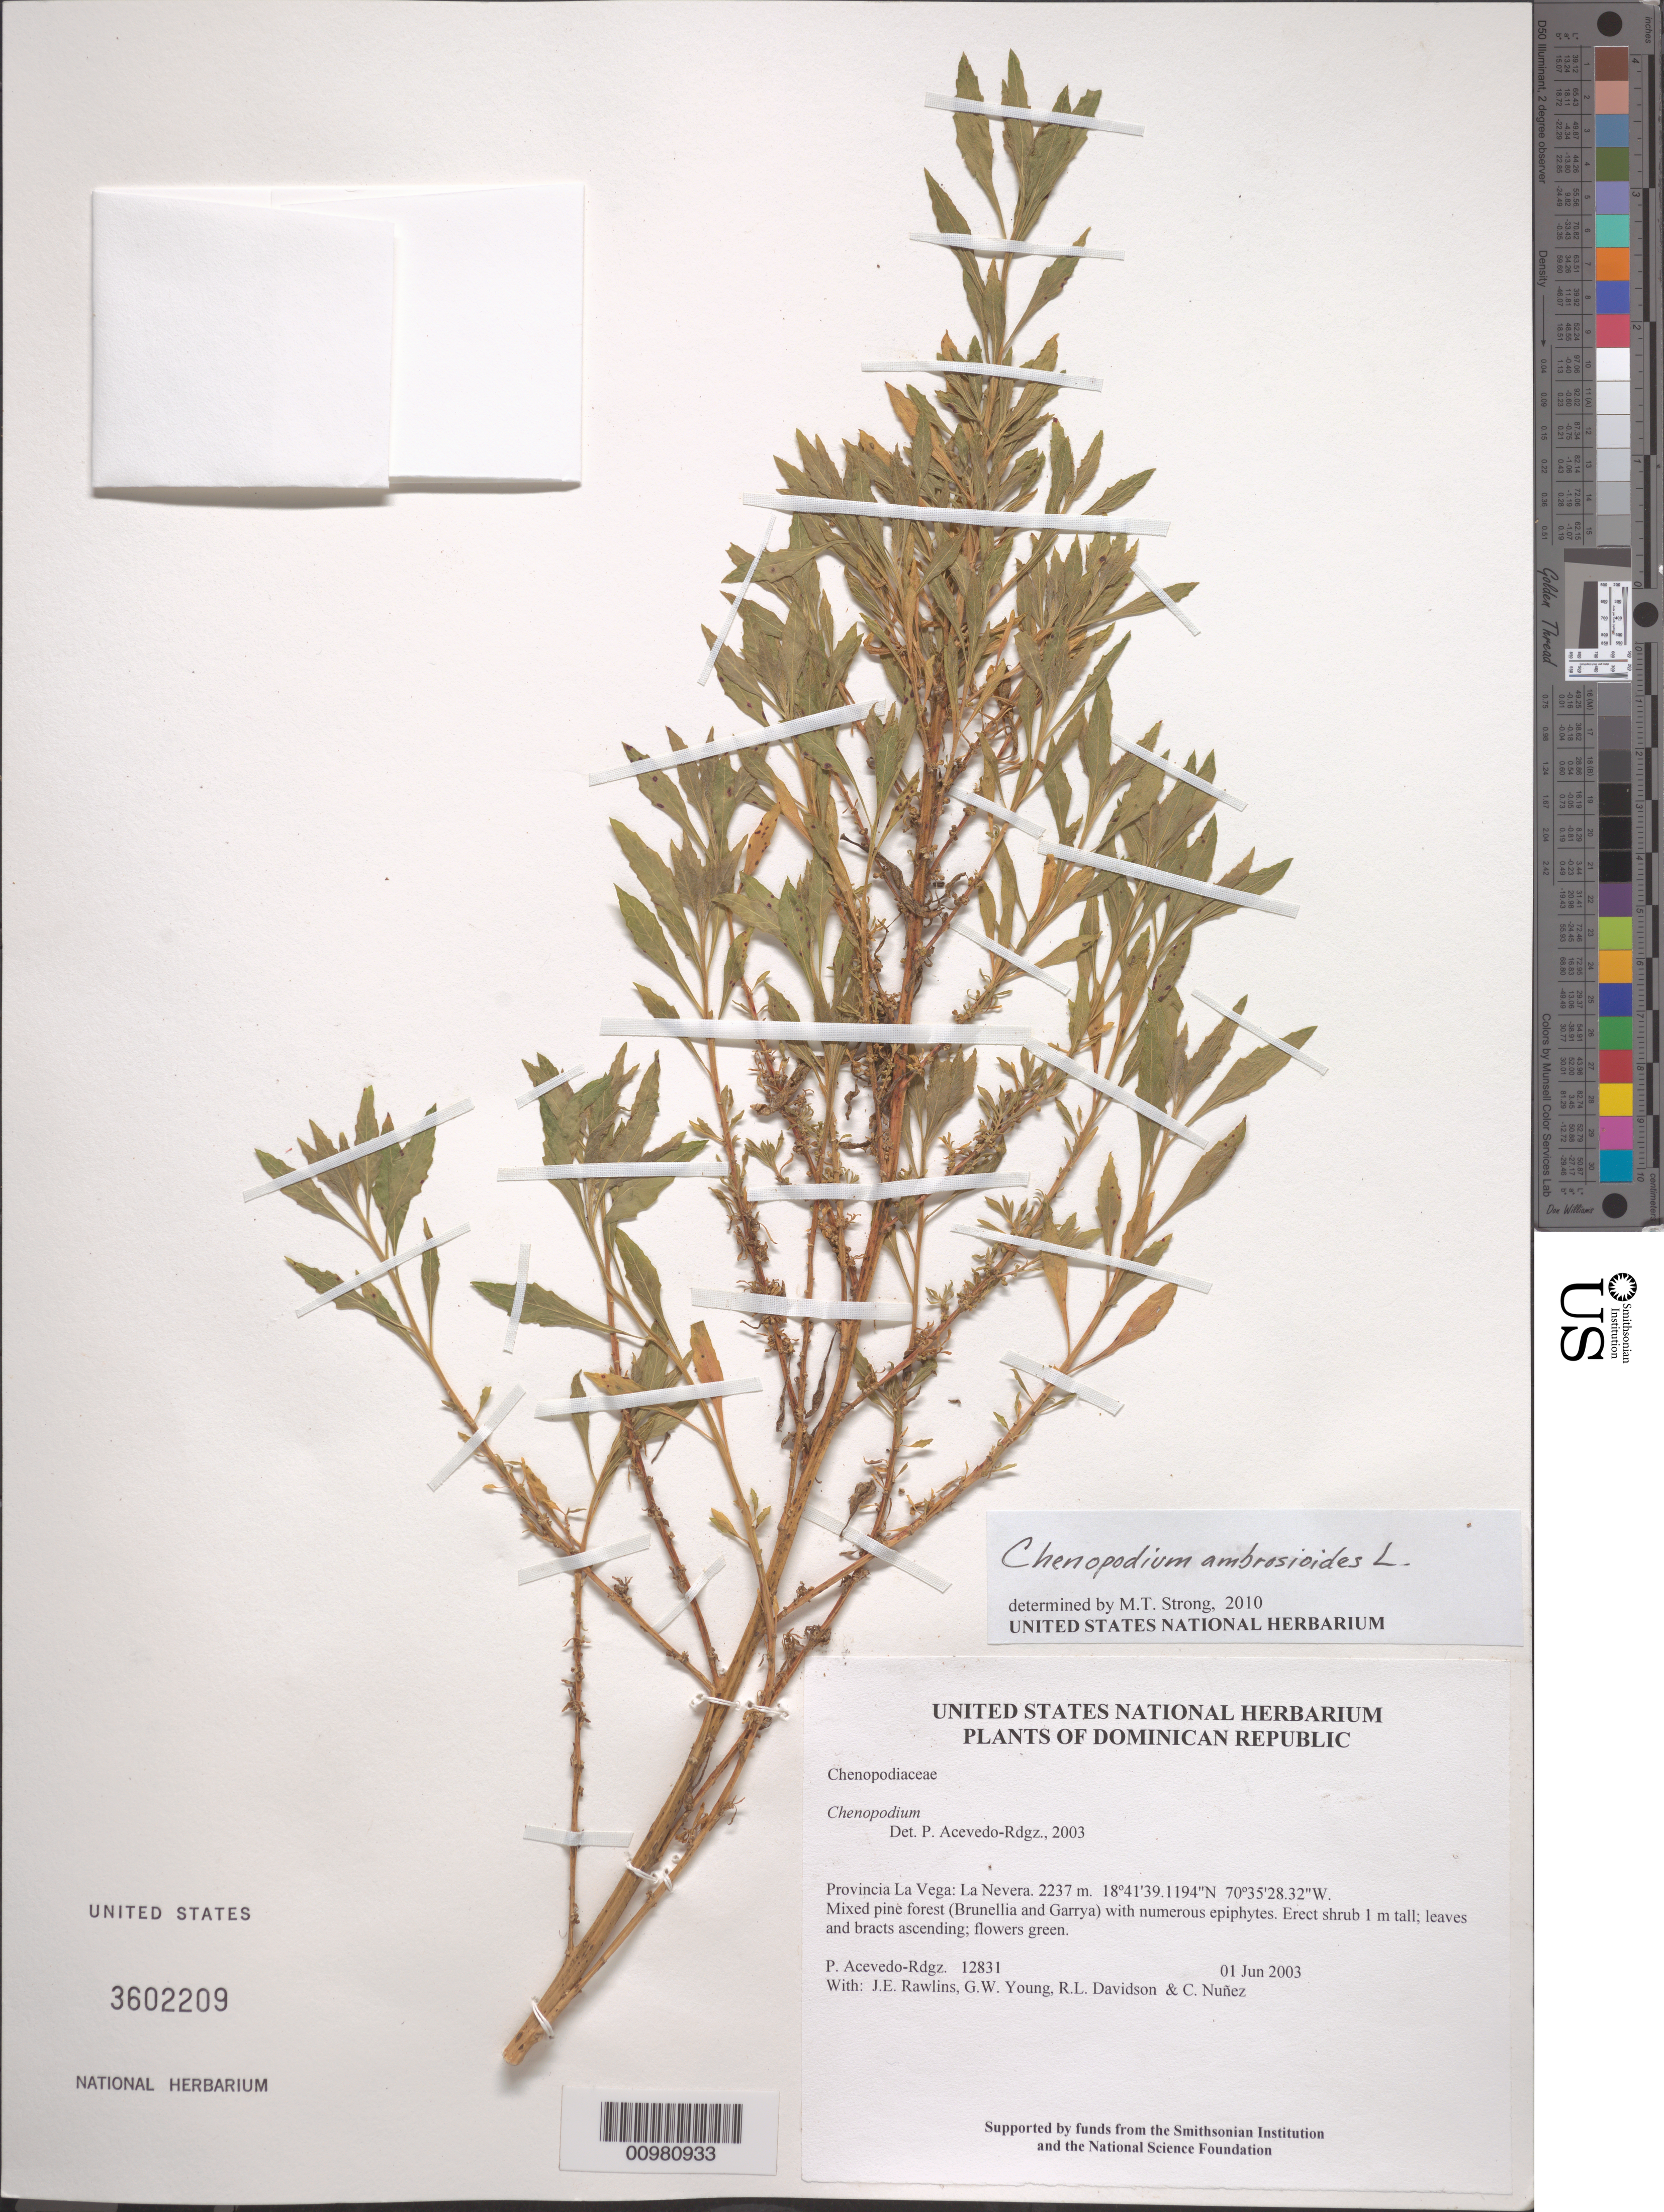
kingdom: Plantae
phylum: Tracheophyta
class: Magnoliopsida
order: Caryophyllales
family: Amaranthaceae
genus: Chenopodium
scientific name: Chenopodium ambrosioides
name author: L.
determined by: Strong, M. T., (US), Smithsonian Institution - National Museum of Natural History (UNITED STATES)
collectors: P. Acevedo-Rodr., J. Rawlins, G. Young, R. Davidson & C. Nunez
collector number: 12831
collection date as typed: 01 Jun 2003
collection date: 2003-06-01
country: Dominican Republic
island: Hispaniola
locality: Provincia La Vega: La Nevera.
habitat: Mixed pine forest (Brunellia and Garrya) with numerous epiphytes.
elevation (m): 2237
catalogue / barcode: US 3602209